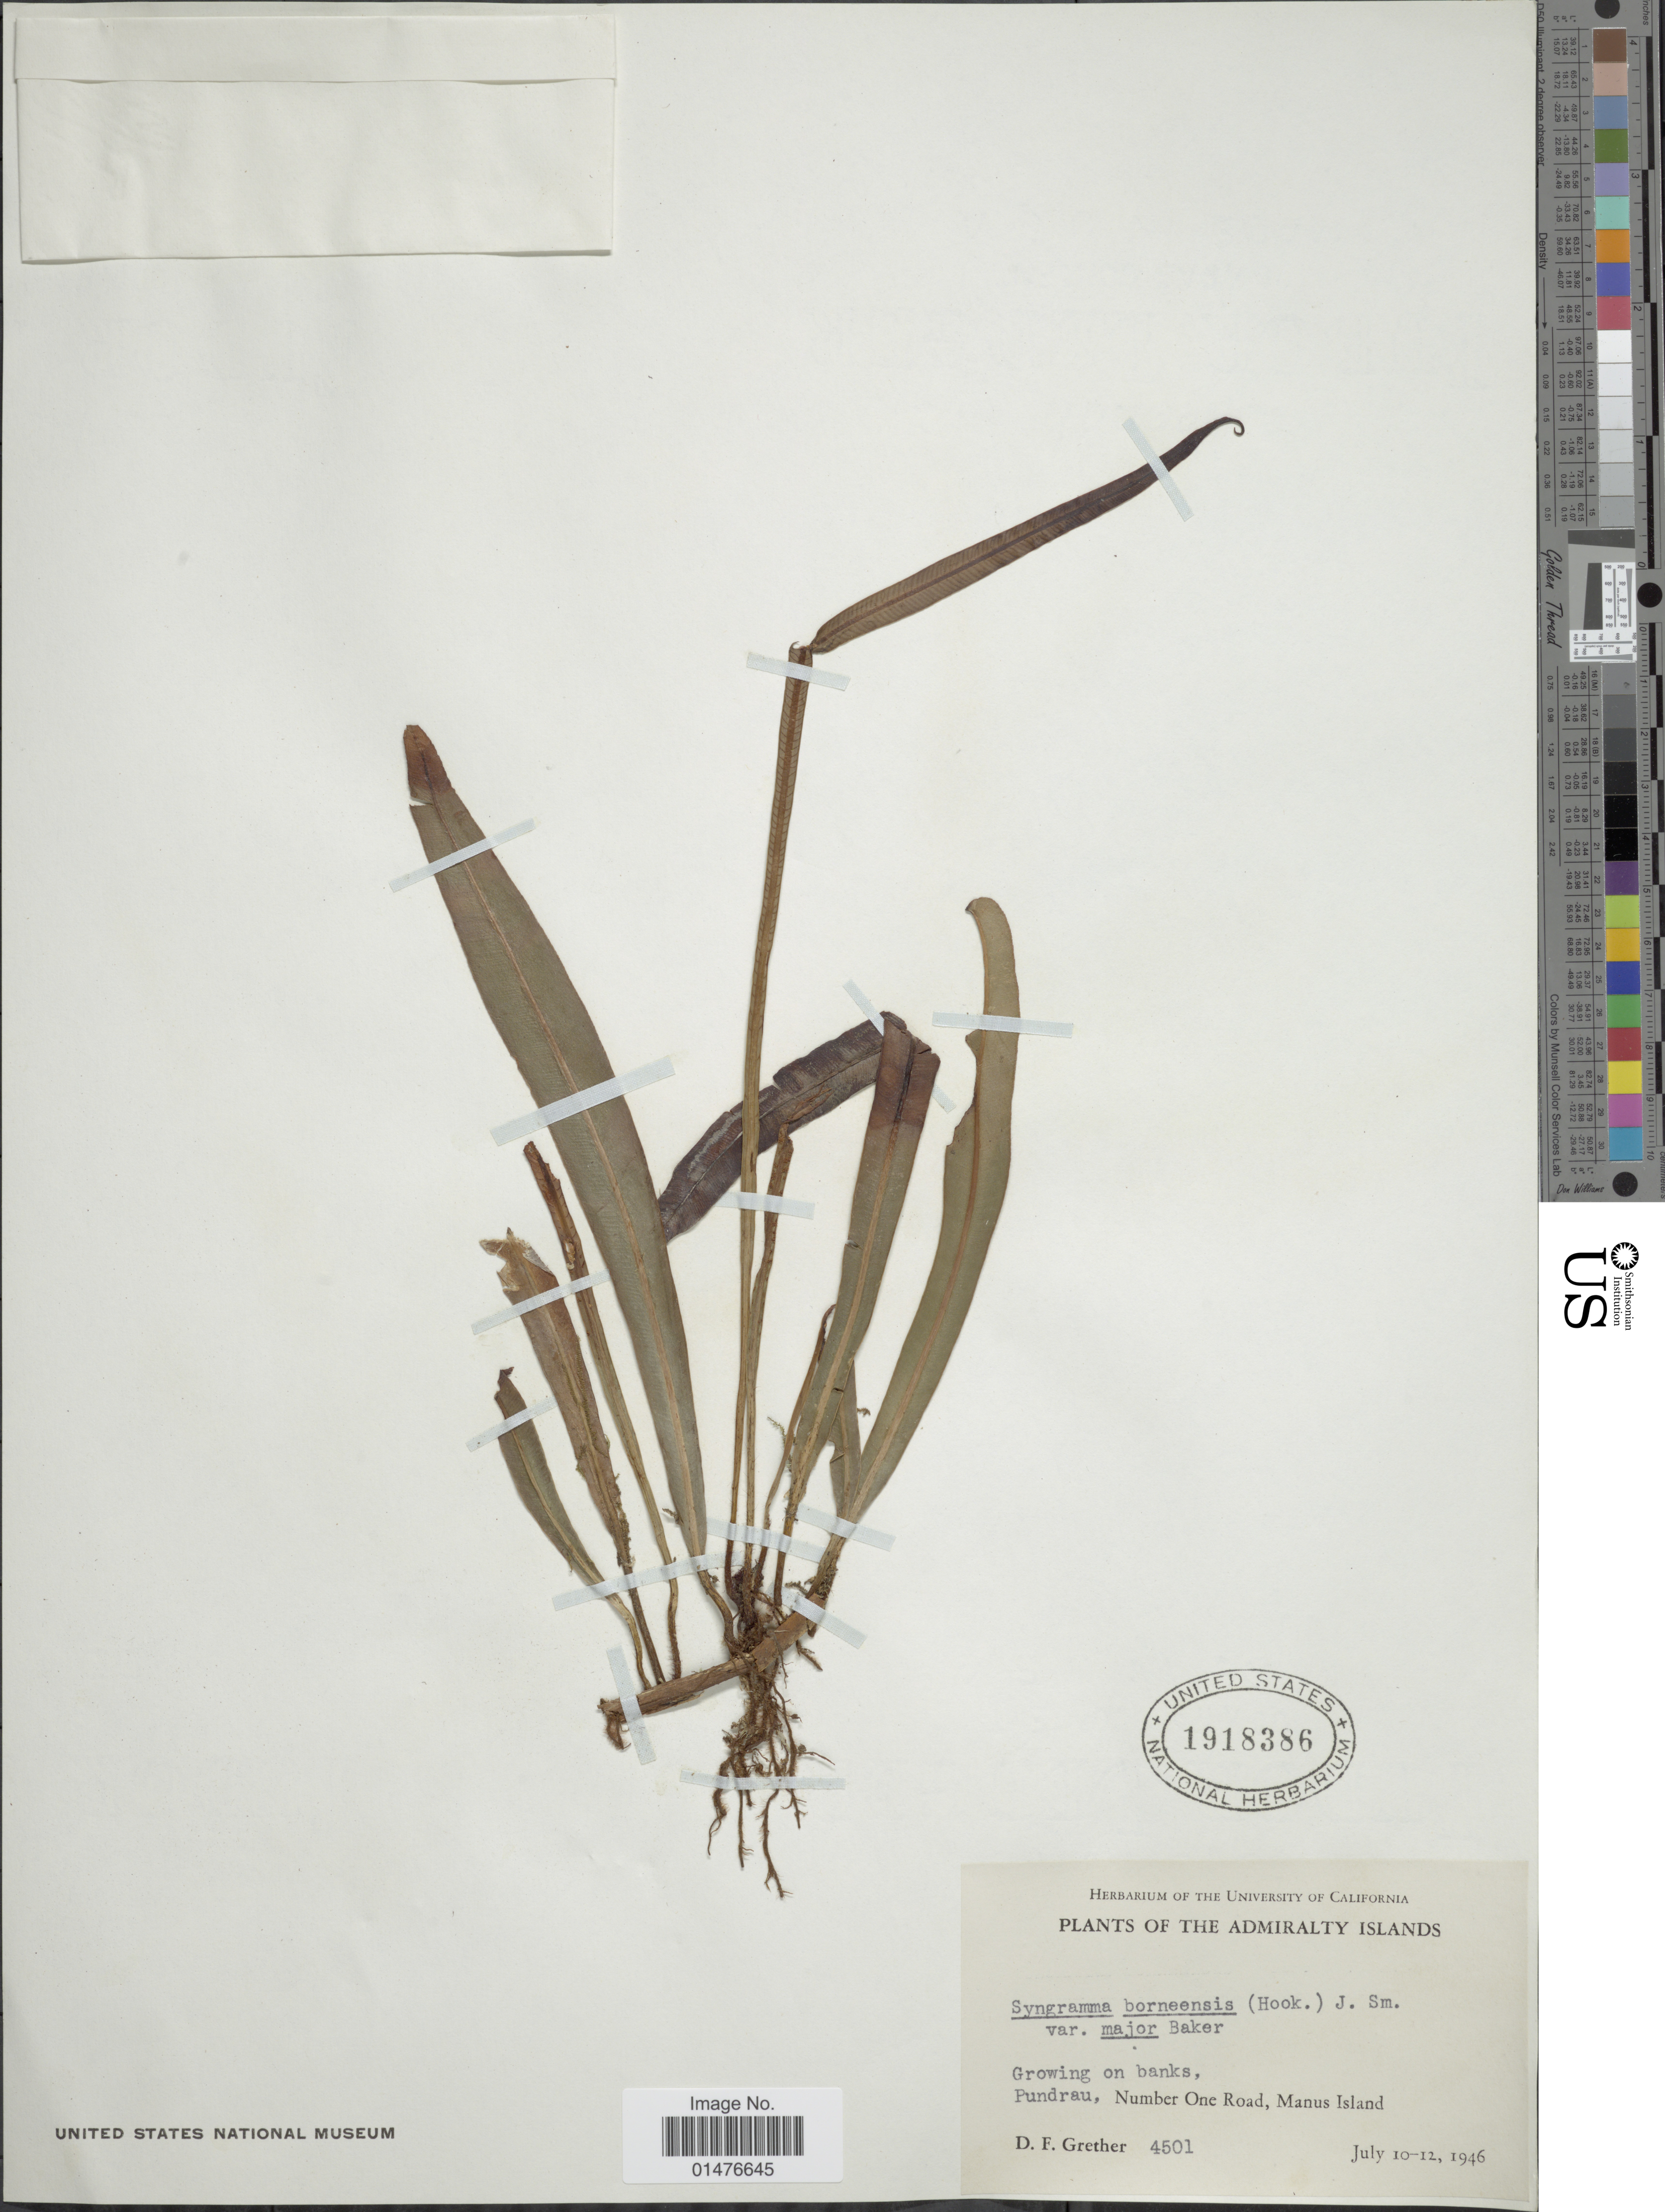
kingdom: Plantae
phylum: Tracheophyta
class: Polypodiopsida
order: Polypodiales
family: Pteridaceae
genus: Syngramma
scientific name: Syngramma borneensis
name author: (Hook.) J. Sm.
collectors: D. F. Grether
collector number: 4501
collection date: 1946-07-10/1946-07-12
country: Papua New Guinea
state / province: Manus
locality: Pundrau, Number One Road, Manus island, Admiralty islands.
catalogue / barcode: US 1918386